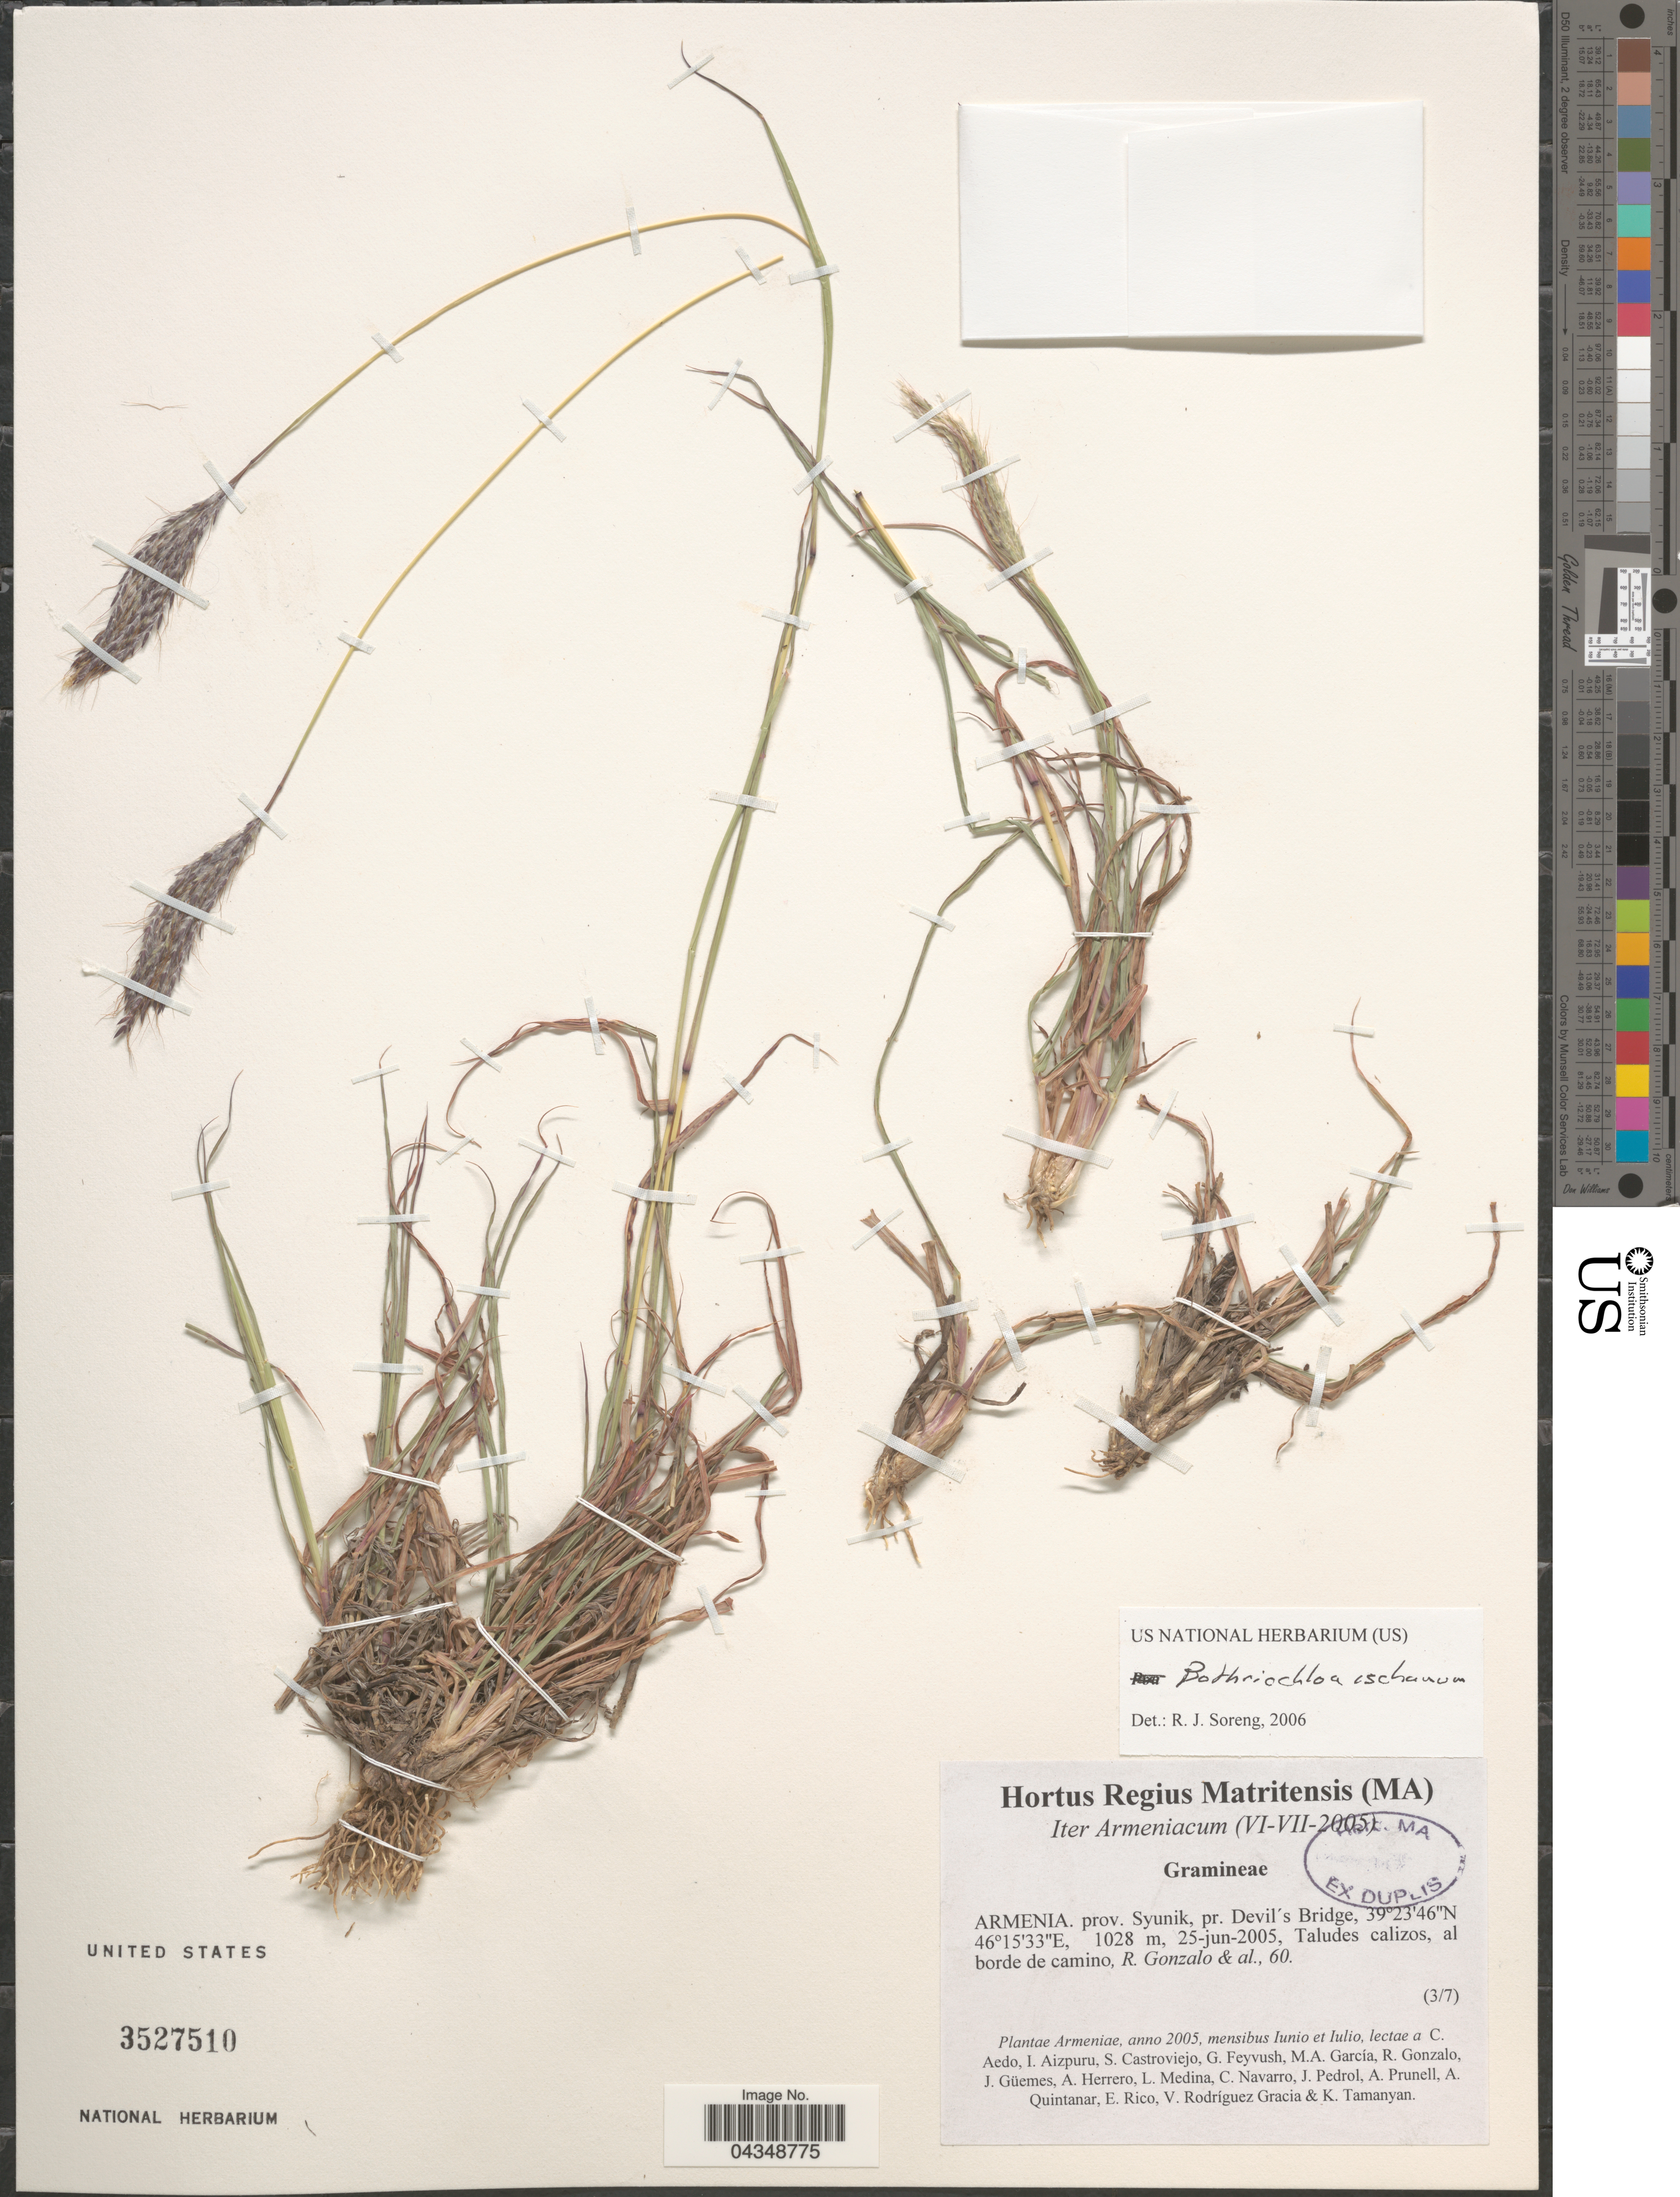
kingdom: Plantae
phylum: Tracheophyta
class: Liliopsida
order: Poales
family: Poaceae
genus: Bothriochloa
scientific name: Bothriochloa ischaemum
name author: (L.) Keng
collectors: R. Gonzalo & et al.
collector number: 60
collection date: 2005-06-25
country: Armenia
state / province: Syunik'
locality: Pr. Devil's Bridge.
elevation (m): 1028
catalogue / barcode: US 3527510